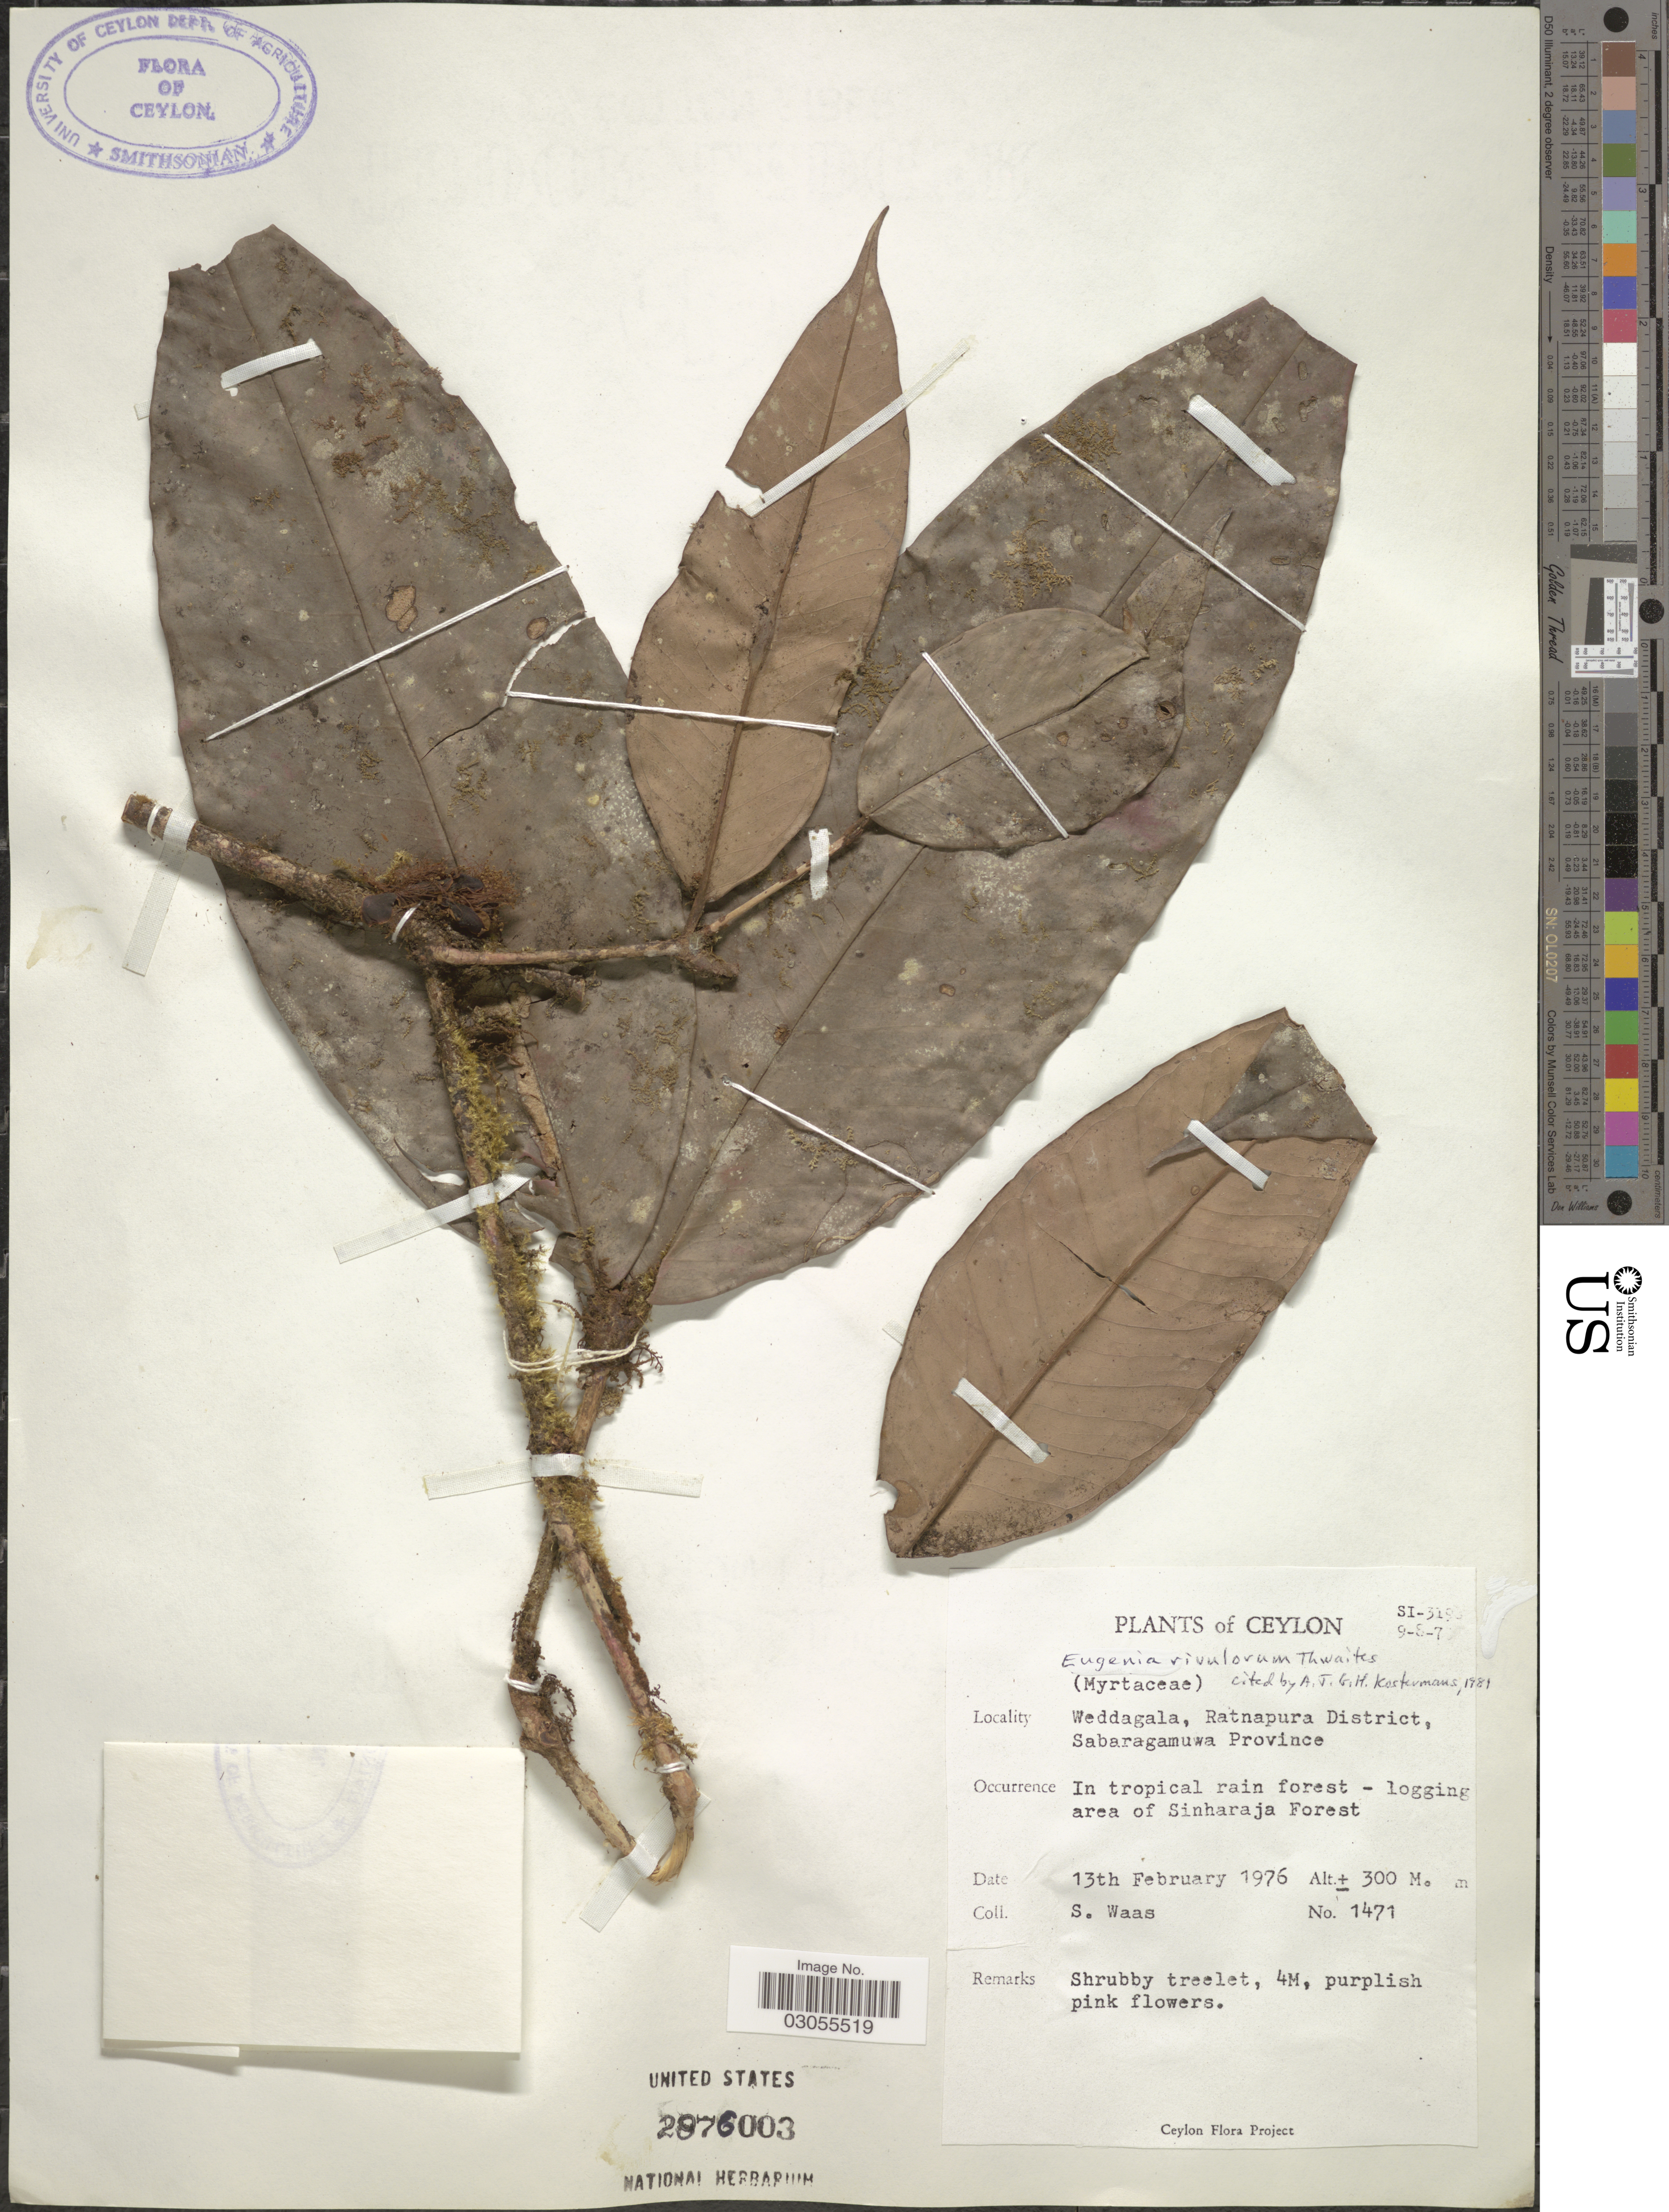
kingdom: Plantae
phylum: Tracheophyta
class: Magnoliopsida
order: Myrtales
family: Myrtaceae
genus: Eugenia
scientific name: Eugenia rivulorum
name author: Thwaites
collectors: S. Waas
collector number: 1471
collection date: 1976-02-13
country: Sri Lanka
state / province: Sabaragamuwa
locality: Ceylon. Weddagala, Ratnapura District. logging area of Sinharaja Forest.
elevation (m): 300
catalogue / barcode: US 2876003